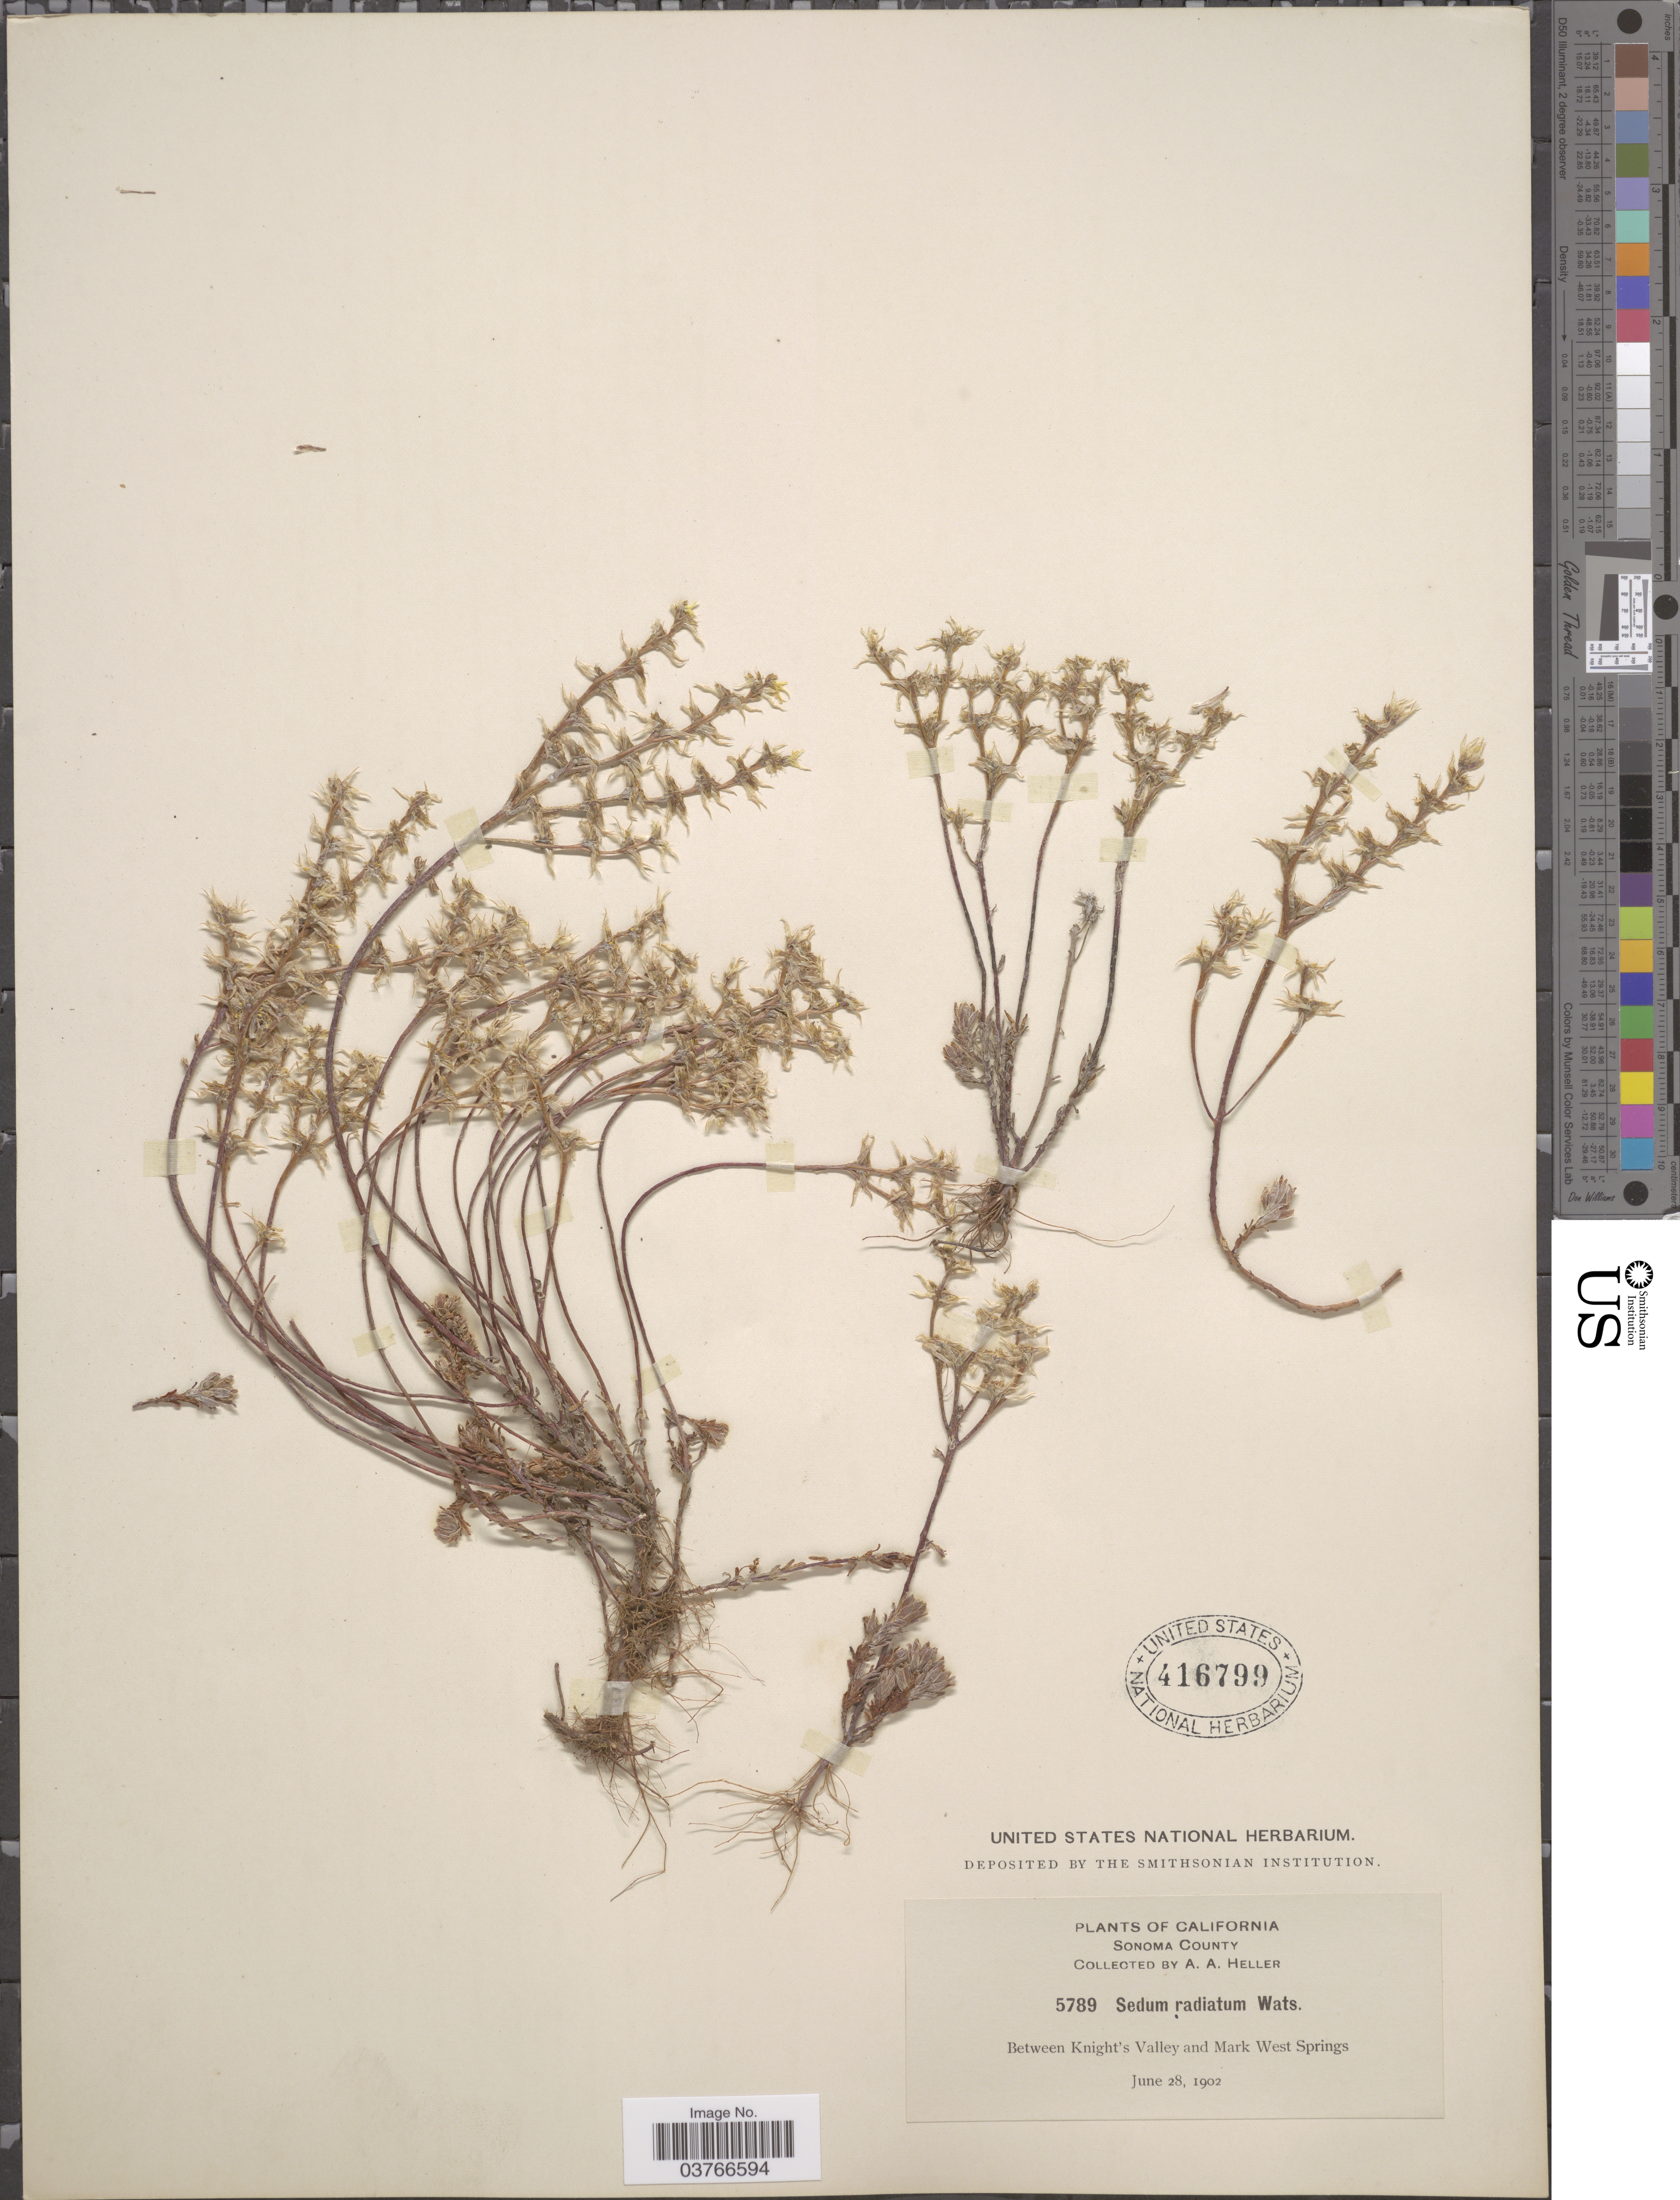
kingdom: Plantae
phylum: Tracheophyta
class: Magnoliopsida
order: Saxifragales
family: Crassulaceae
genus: Sedum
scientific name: Sedum radiatum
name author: S. Watson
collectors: A. A. Heller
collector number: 5789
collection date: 1902-06-28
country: United States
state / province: California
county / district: Sonoma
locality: Sonoma County. Between Knight's Valley and Mark West Springs.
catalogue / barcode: US 416799